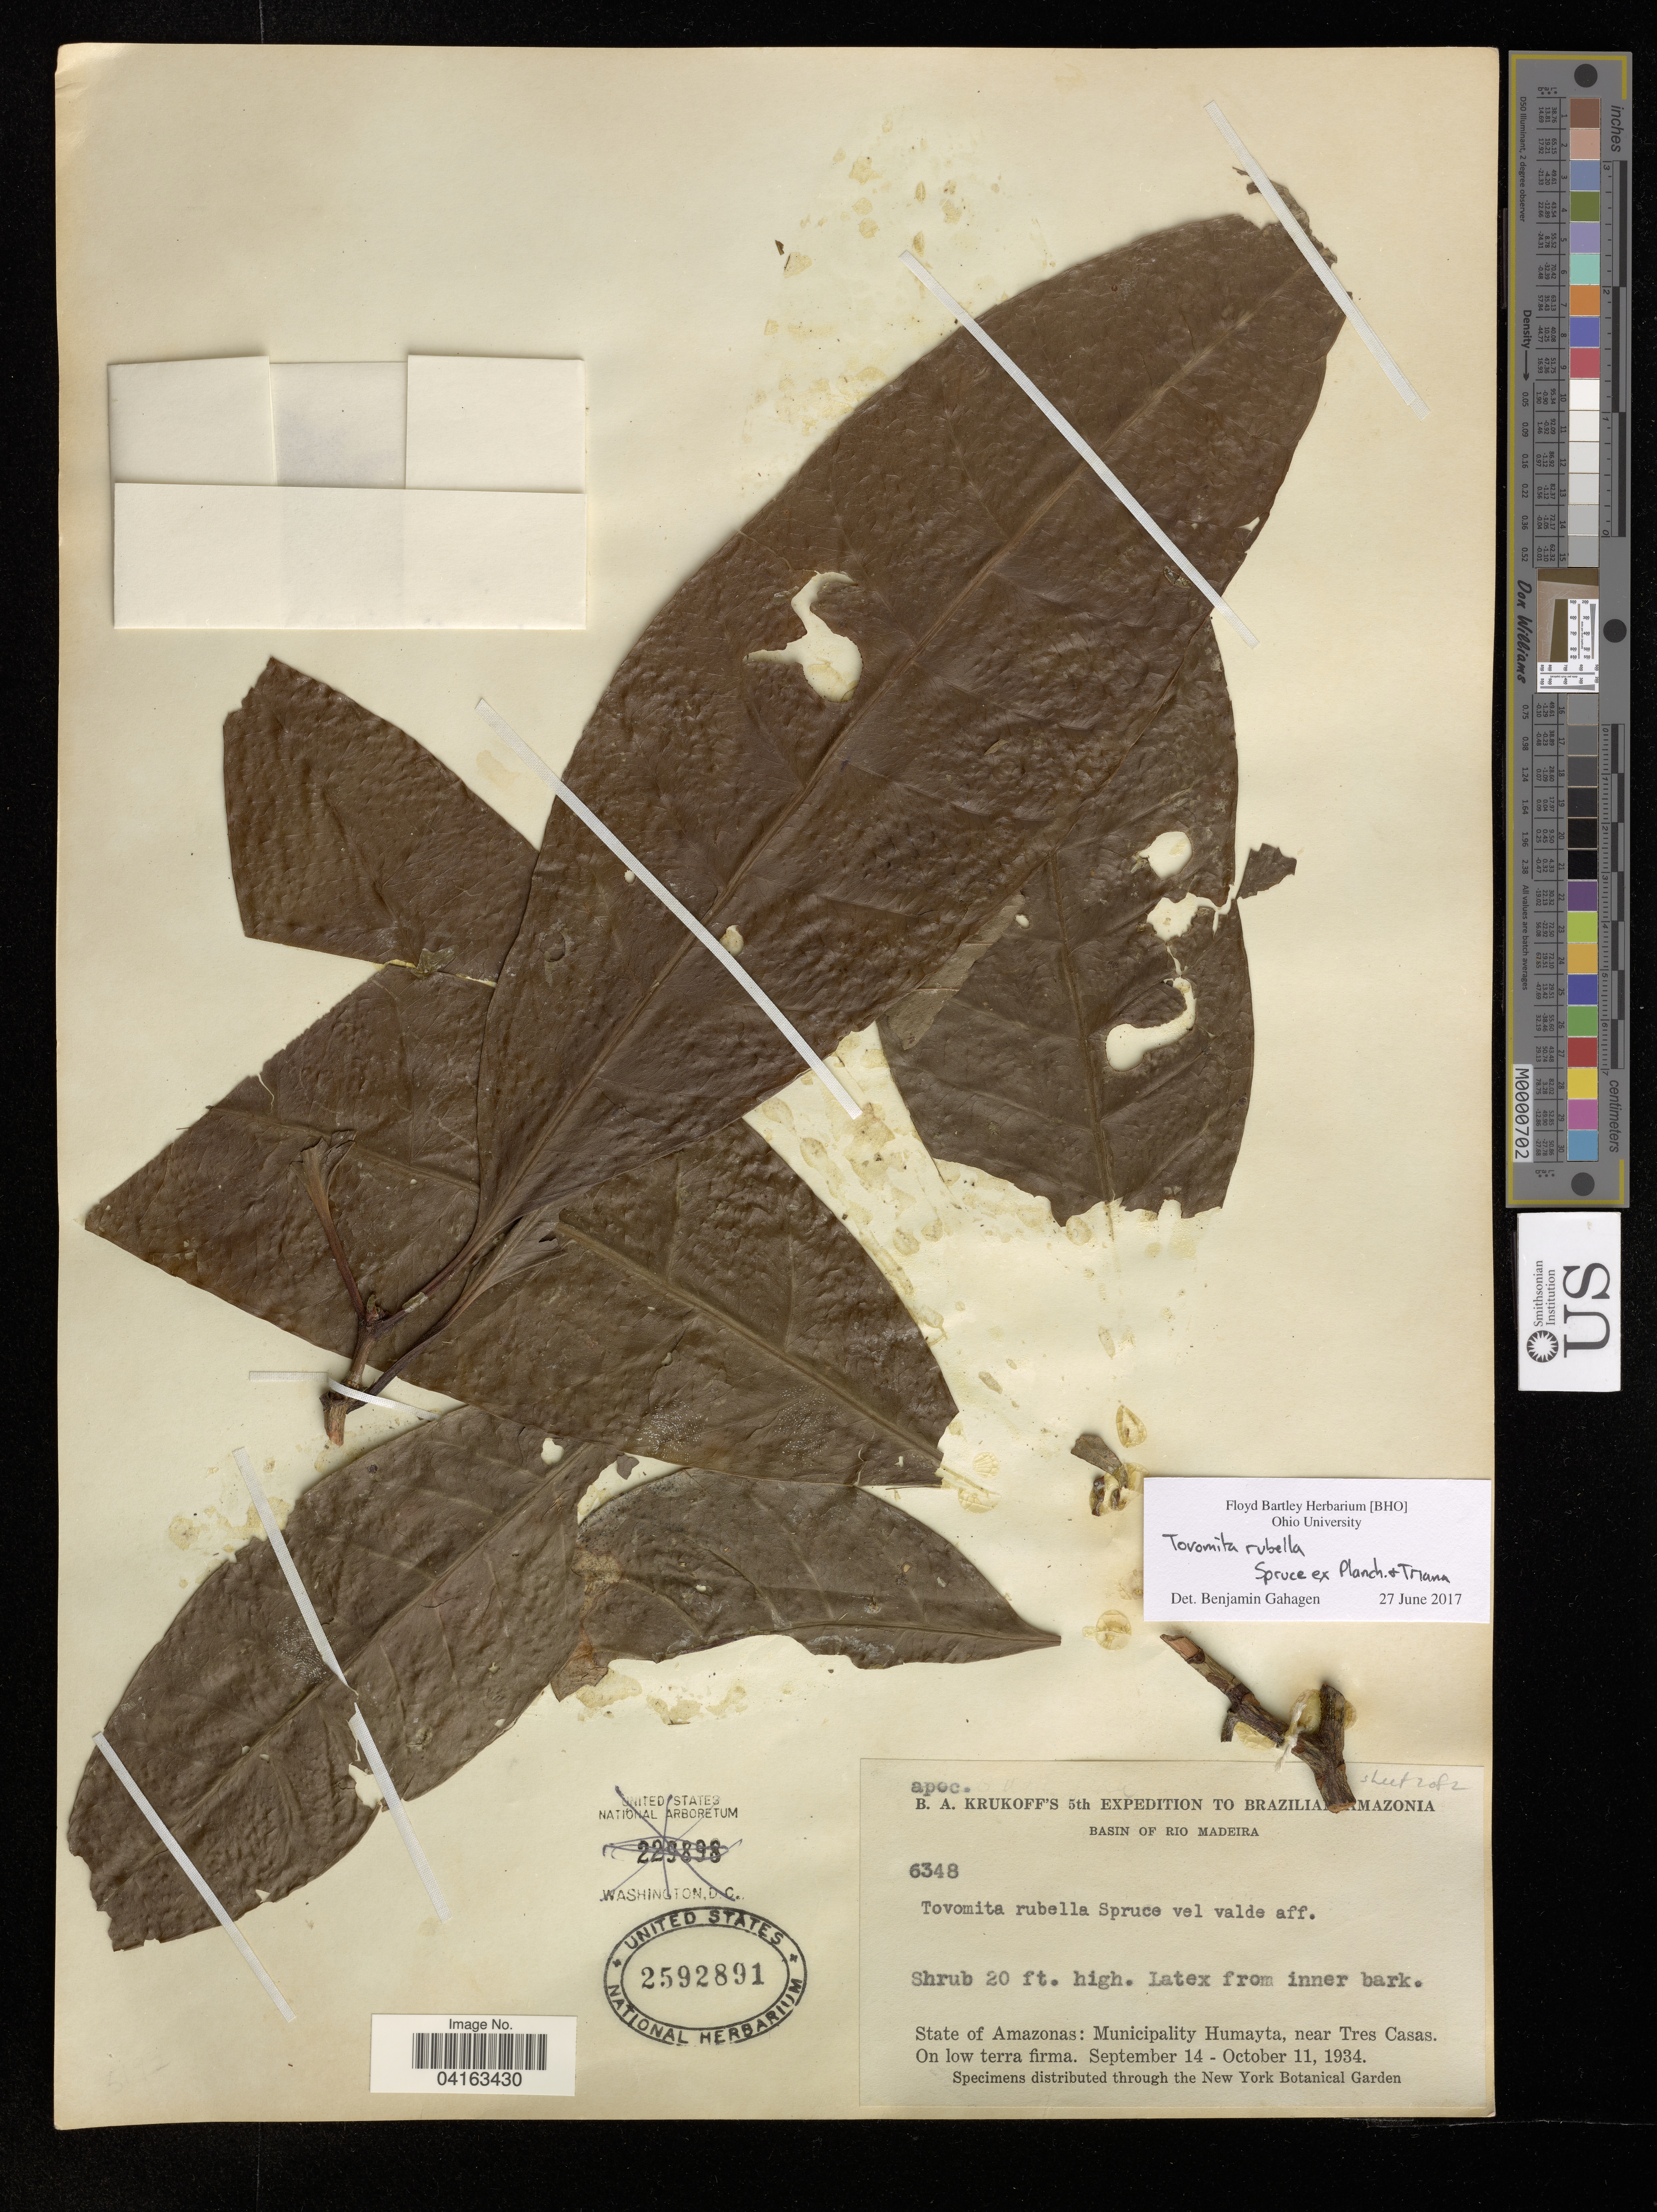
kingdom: Plantae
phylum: Tracheophyta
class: Magnoliopsida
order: Malpighiales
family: Clusiaceae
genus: Tovomita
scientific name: Tovomita rubella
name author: Spruce ex Planch. & Triana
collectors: B. A. Krukoff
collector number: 6348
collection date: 1934-09-14/1934-10-11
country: Brazil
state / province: Amazonas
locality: Basin of Rio Madeira. Municipality Humayta, near Tres Casas.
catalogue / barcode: US 2592891